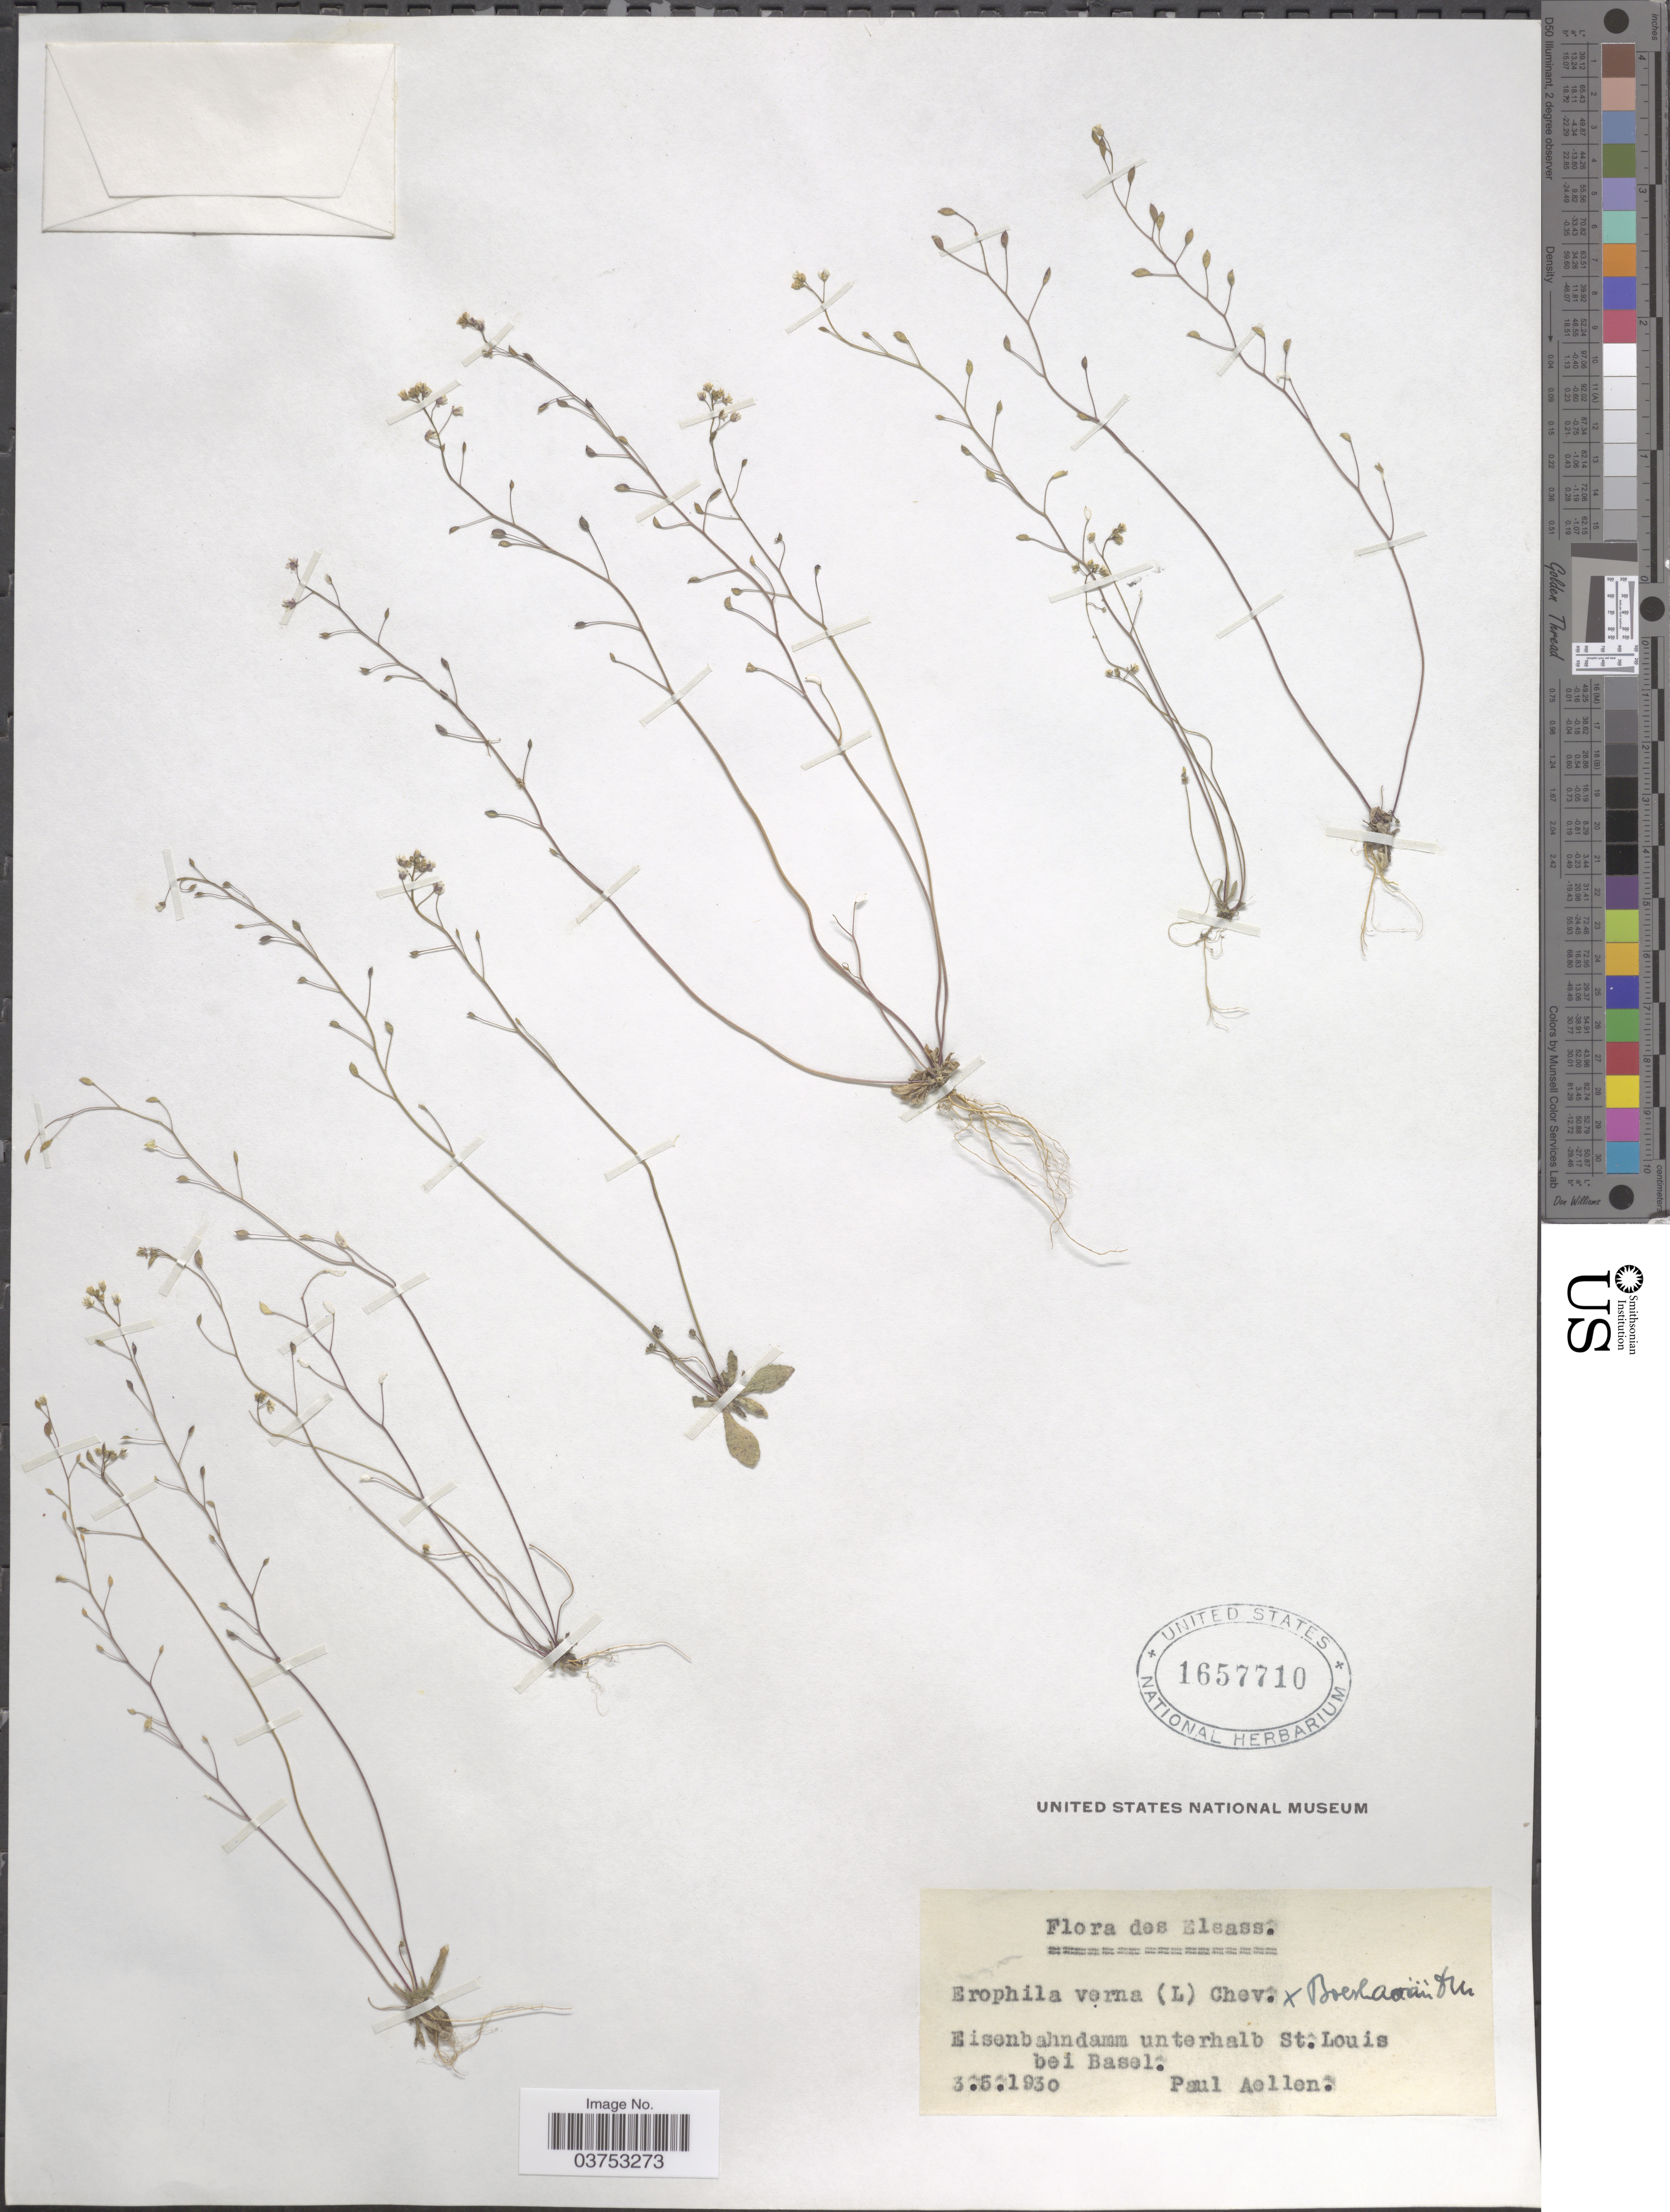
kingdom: Plantae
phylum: Tracheophyta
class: Magnoliopsida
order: Brassicales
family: Brassicaceae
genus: Draba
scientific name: Draba verna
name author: L.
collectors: P. Aellen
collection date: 1930-05-03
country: Switzerland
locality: Elsass. Eisenbahndamm unterhalb St. Louis bei Basel.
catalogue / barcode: US 1657710